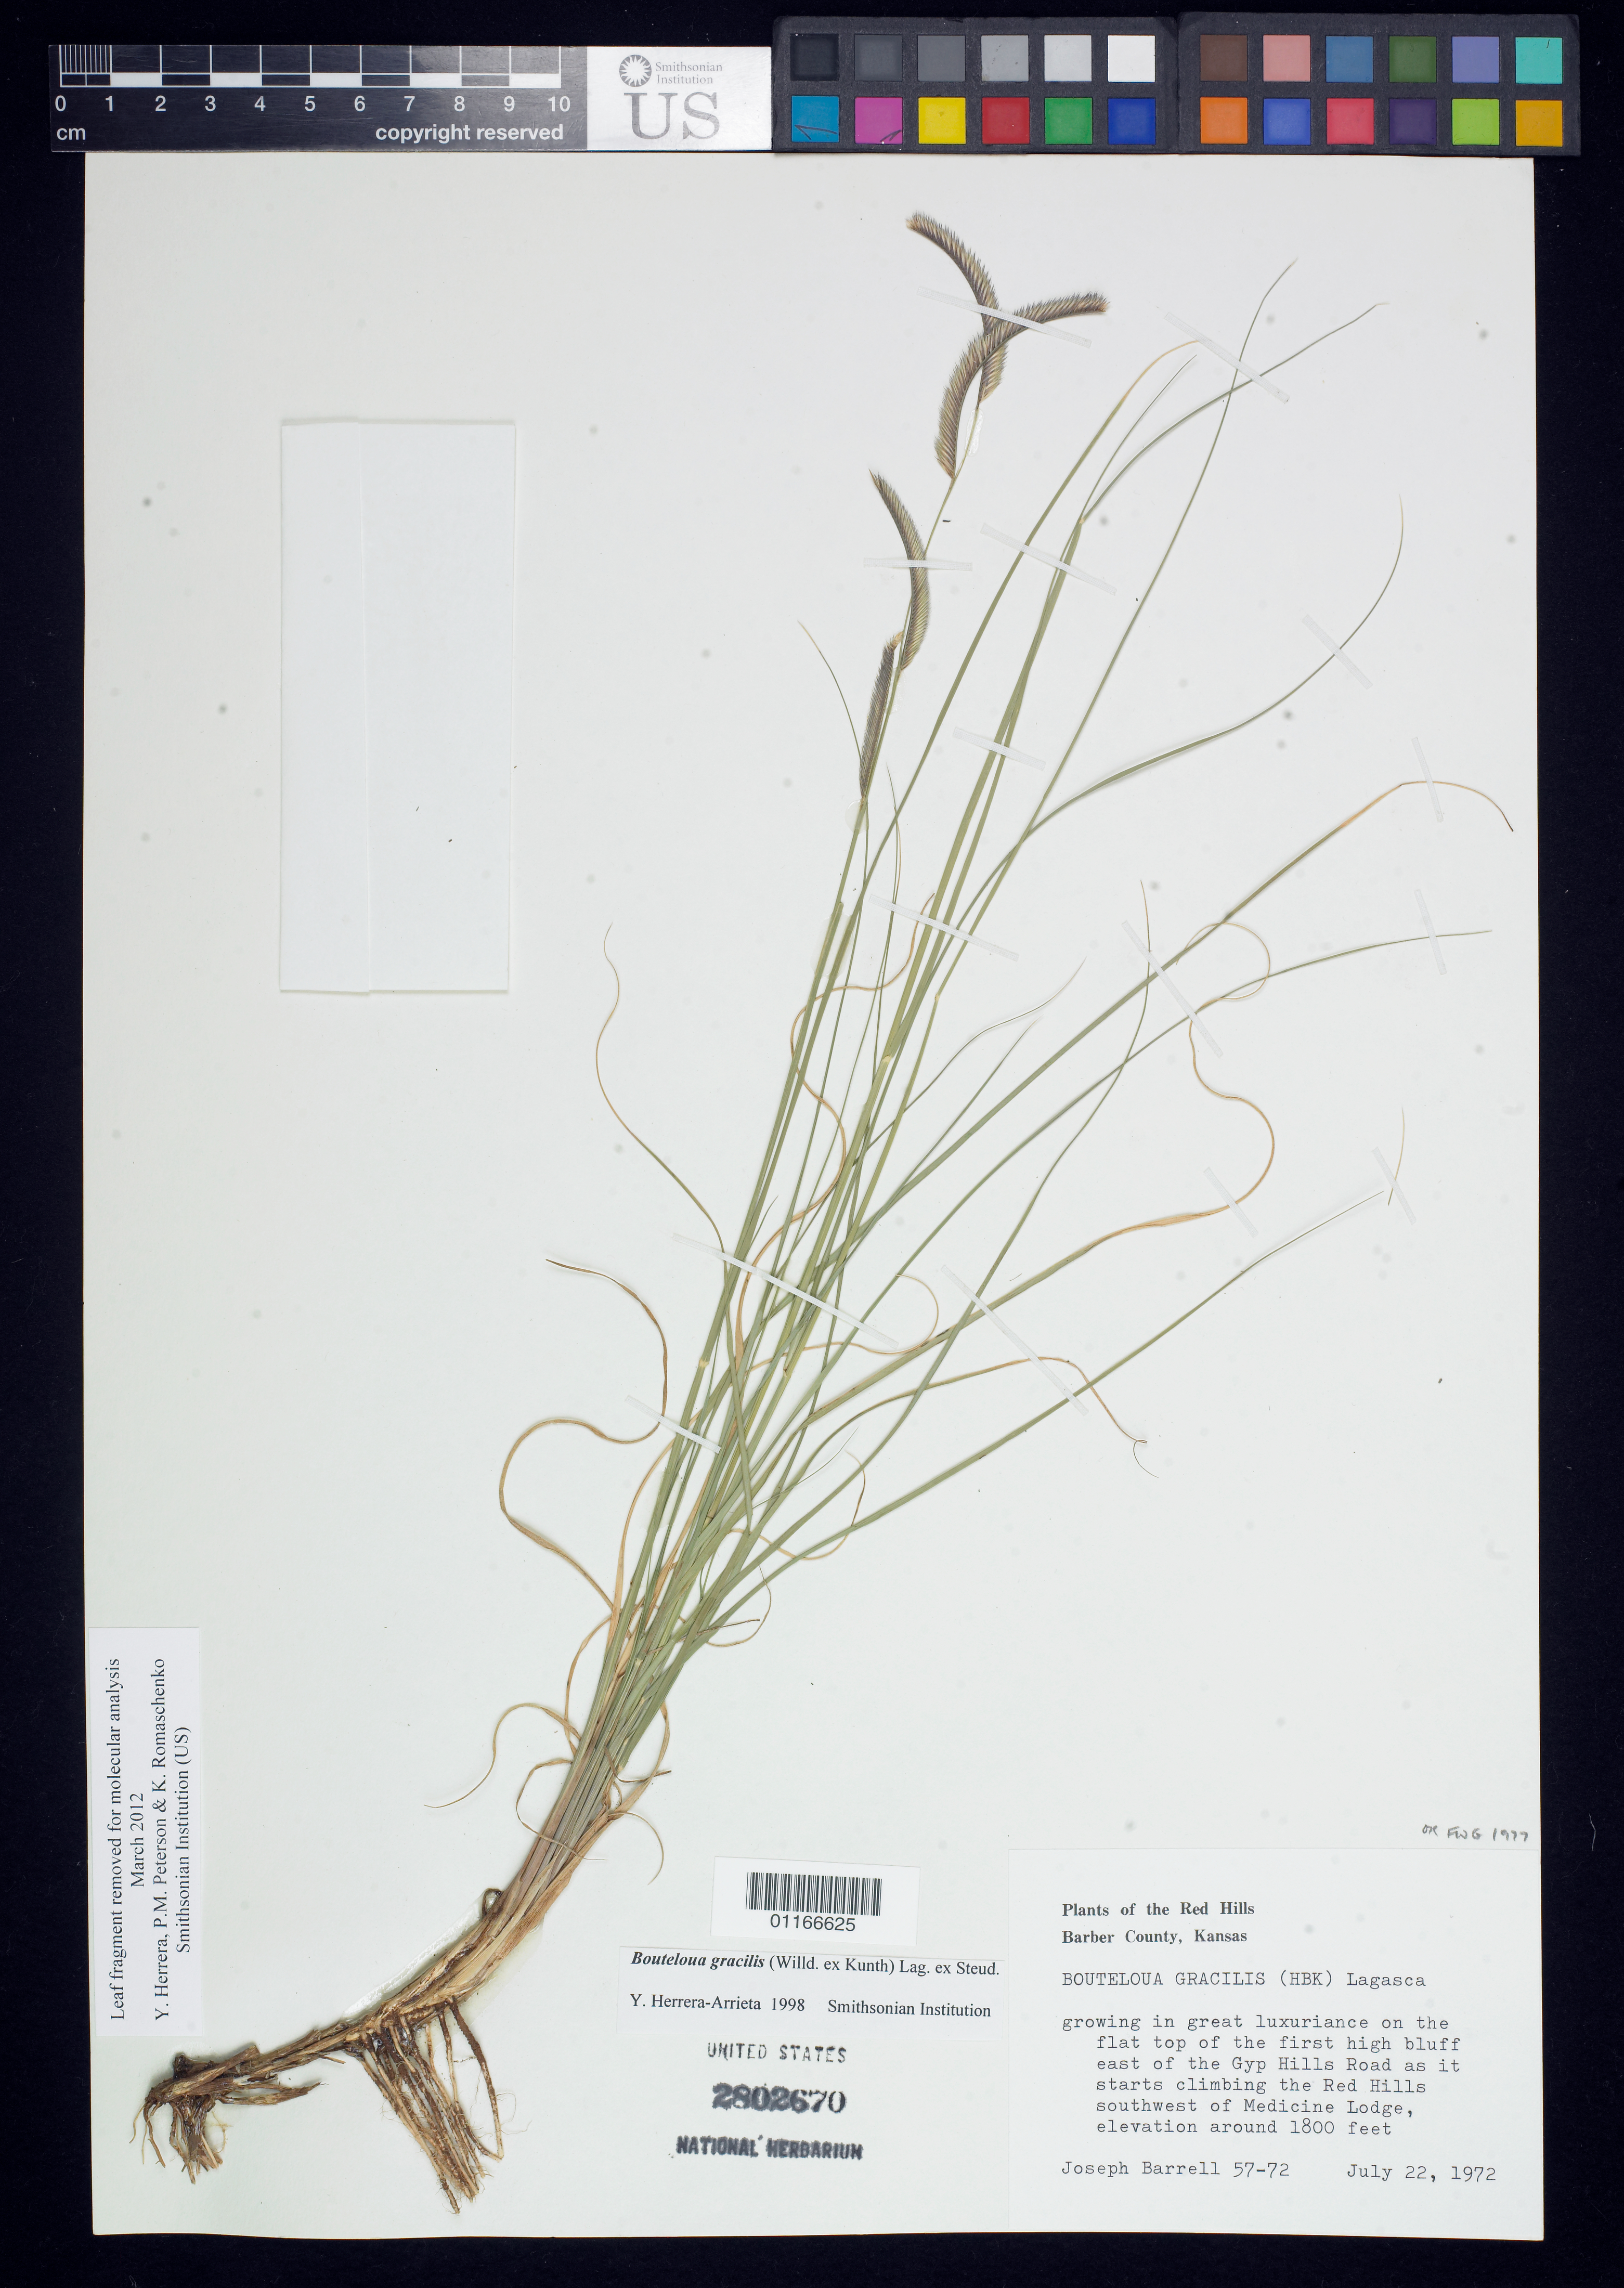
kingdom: Plantae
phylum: Tracheophyta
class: Liliopsida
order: Poales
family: Poaceae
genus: Bouteloua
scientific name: Bouteloua gracilis (Willd. ex Kunth) Lag. ex Steud. nom. illeg.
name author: (Willd. ex Kunth) Lag. ex Steud.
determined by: Herrera Arrieta, Y., (CIIDIR), Instituto Politecnico Nacional (MEXICO)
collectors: J. Barrell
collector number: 57-72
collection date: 1972-07-22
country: United States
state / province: Kansas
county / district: Barber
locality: East of the Gyp Hills Road as it starts climbing the Red Hills SW of Medicine Lodge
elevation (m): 549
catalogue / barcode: US 2802670